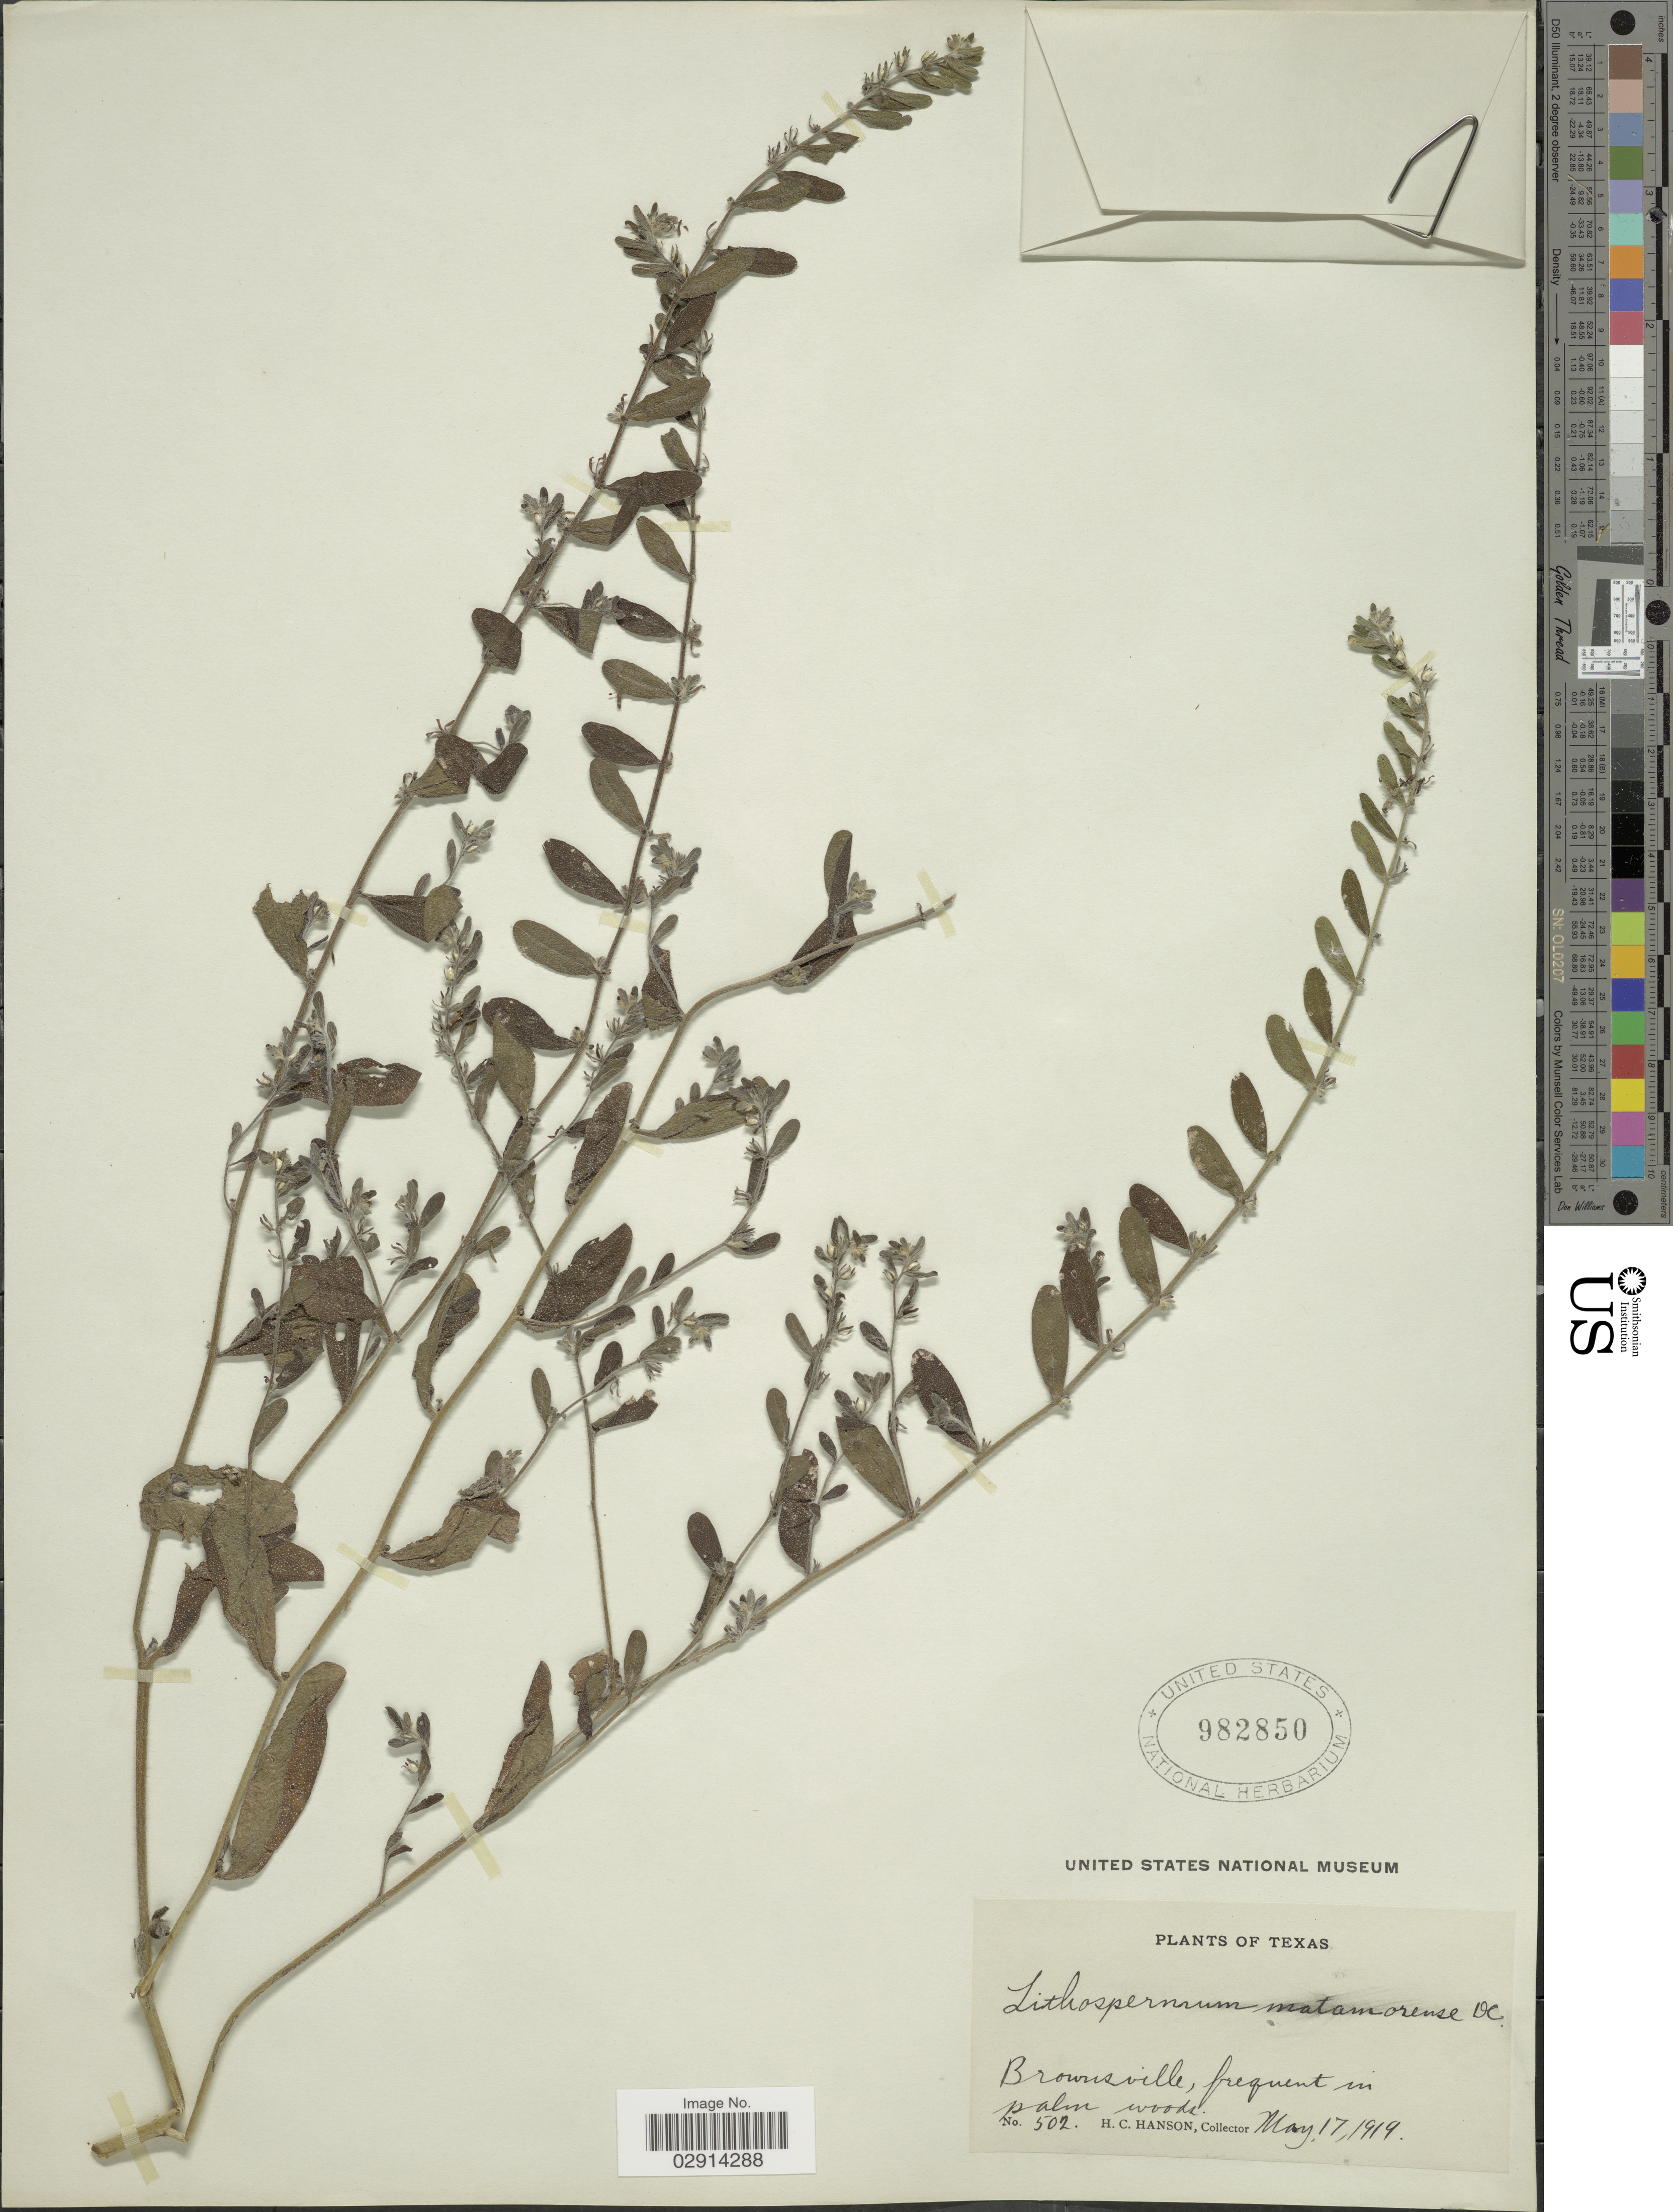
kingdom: Plantae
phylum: Tracheophyta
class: Magnoliopsida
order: Boraginales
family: Boraginaceae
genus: Lithospermum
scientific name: Lithospermum matamorense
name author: A. DC. in DC.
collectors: H. Hanson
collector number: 502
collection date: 1919-05-17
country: United States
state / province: Texas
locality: Brownsville, frequent in palm woods.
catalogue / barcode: US 982850